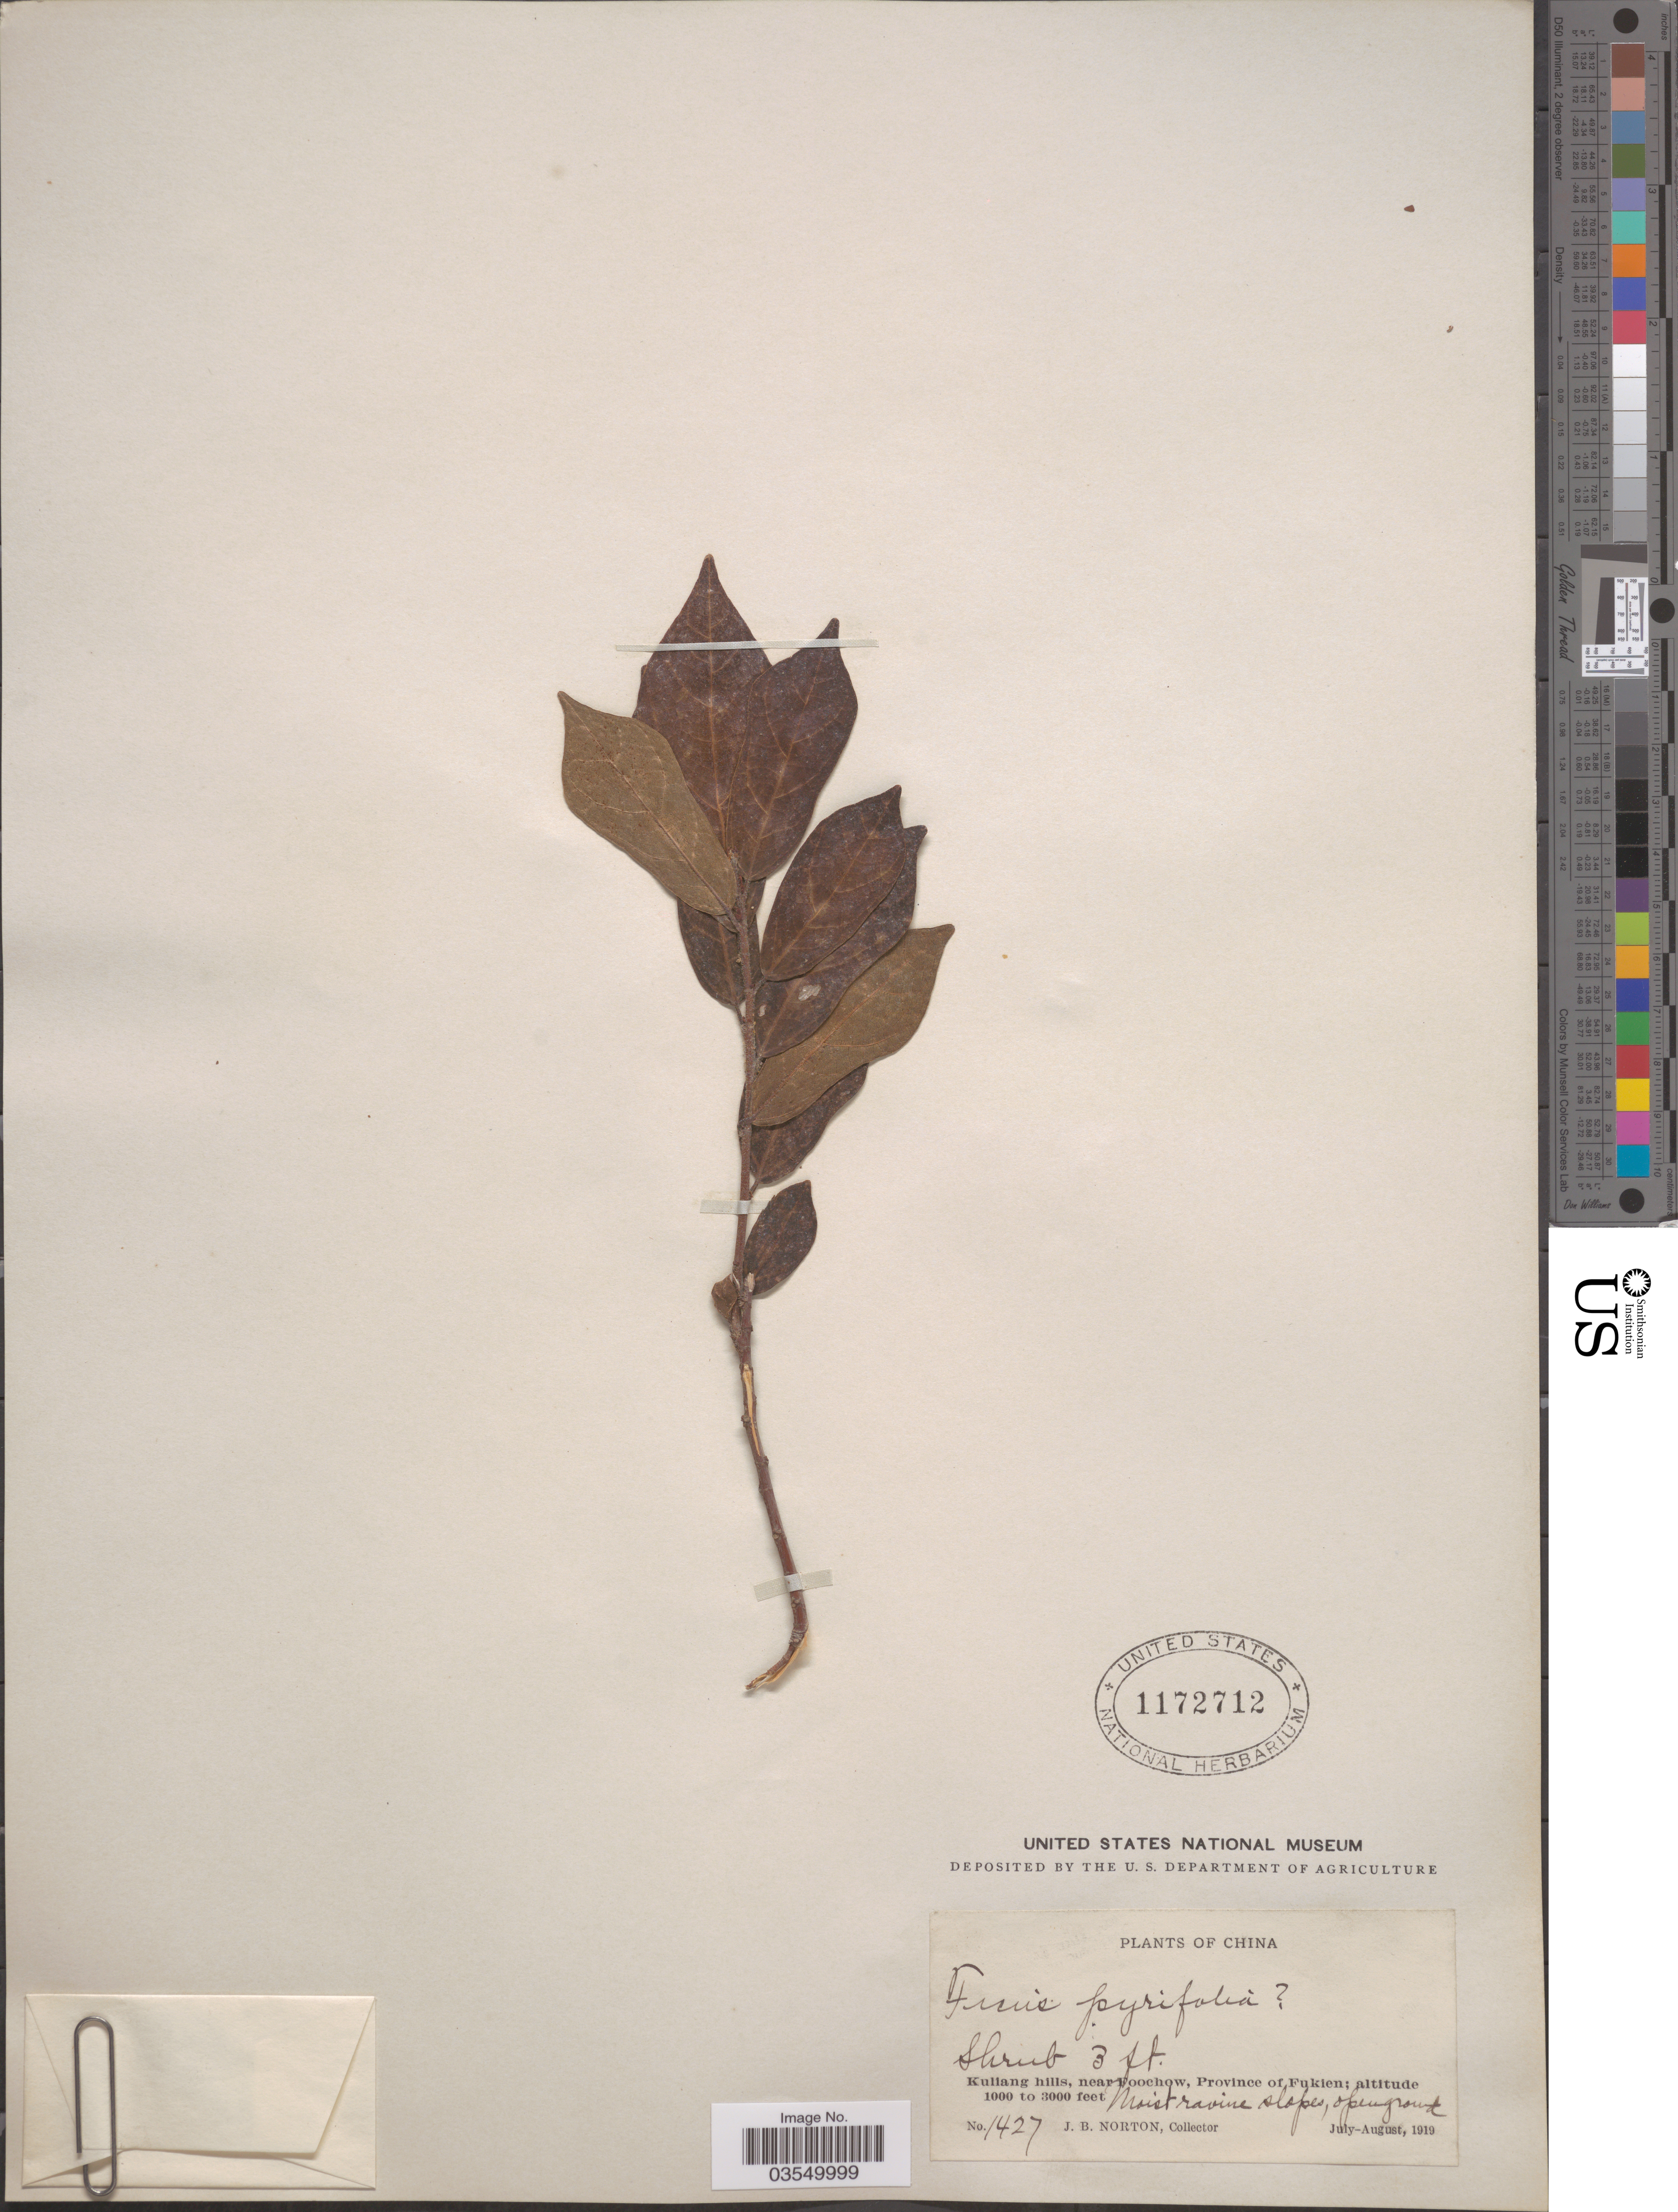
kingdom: Plantae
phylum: Tracheophyta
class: Magnoliopsida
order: Rosales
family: Moraceae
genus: Ficus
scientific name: Ficus erecta var. erecta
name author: Thunb.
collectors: J. B. Norton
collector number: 1427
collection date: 1919-07/1919-08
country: China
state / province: Fujian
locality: Kuliang hills, near Foochow, Province of Fukien.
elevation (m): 305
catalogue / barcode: US 1172712